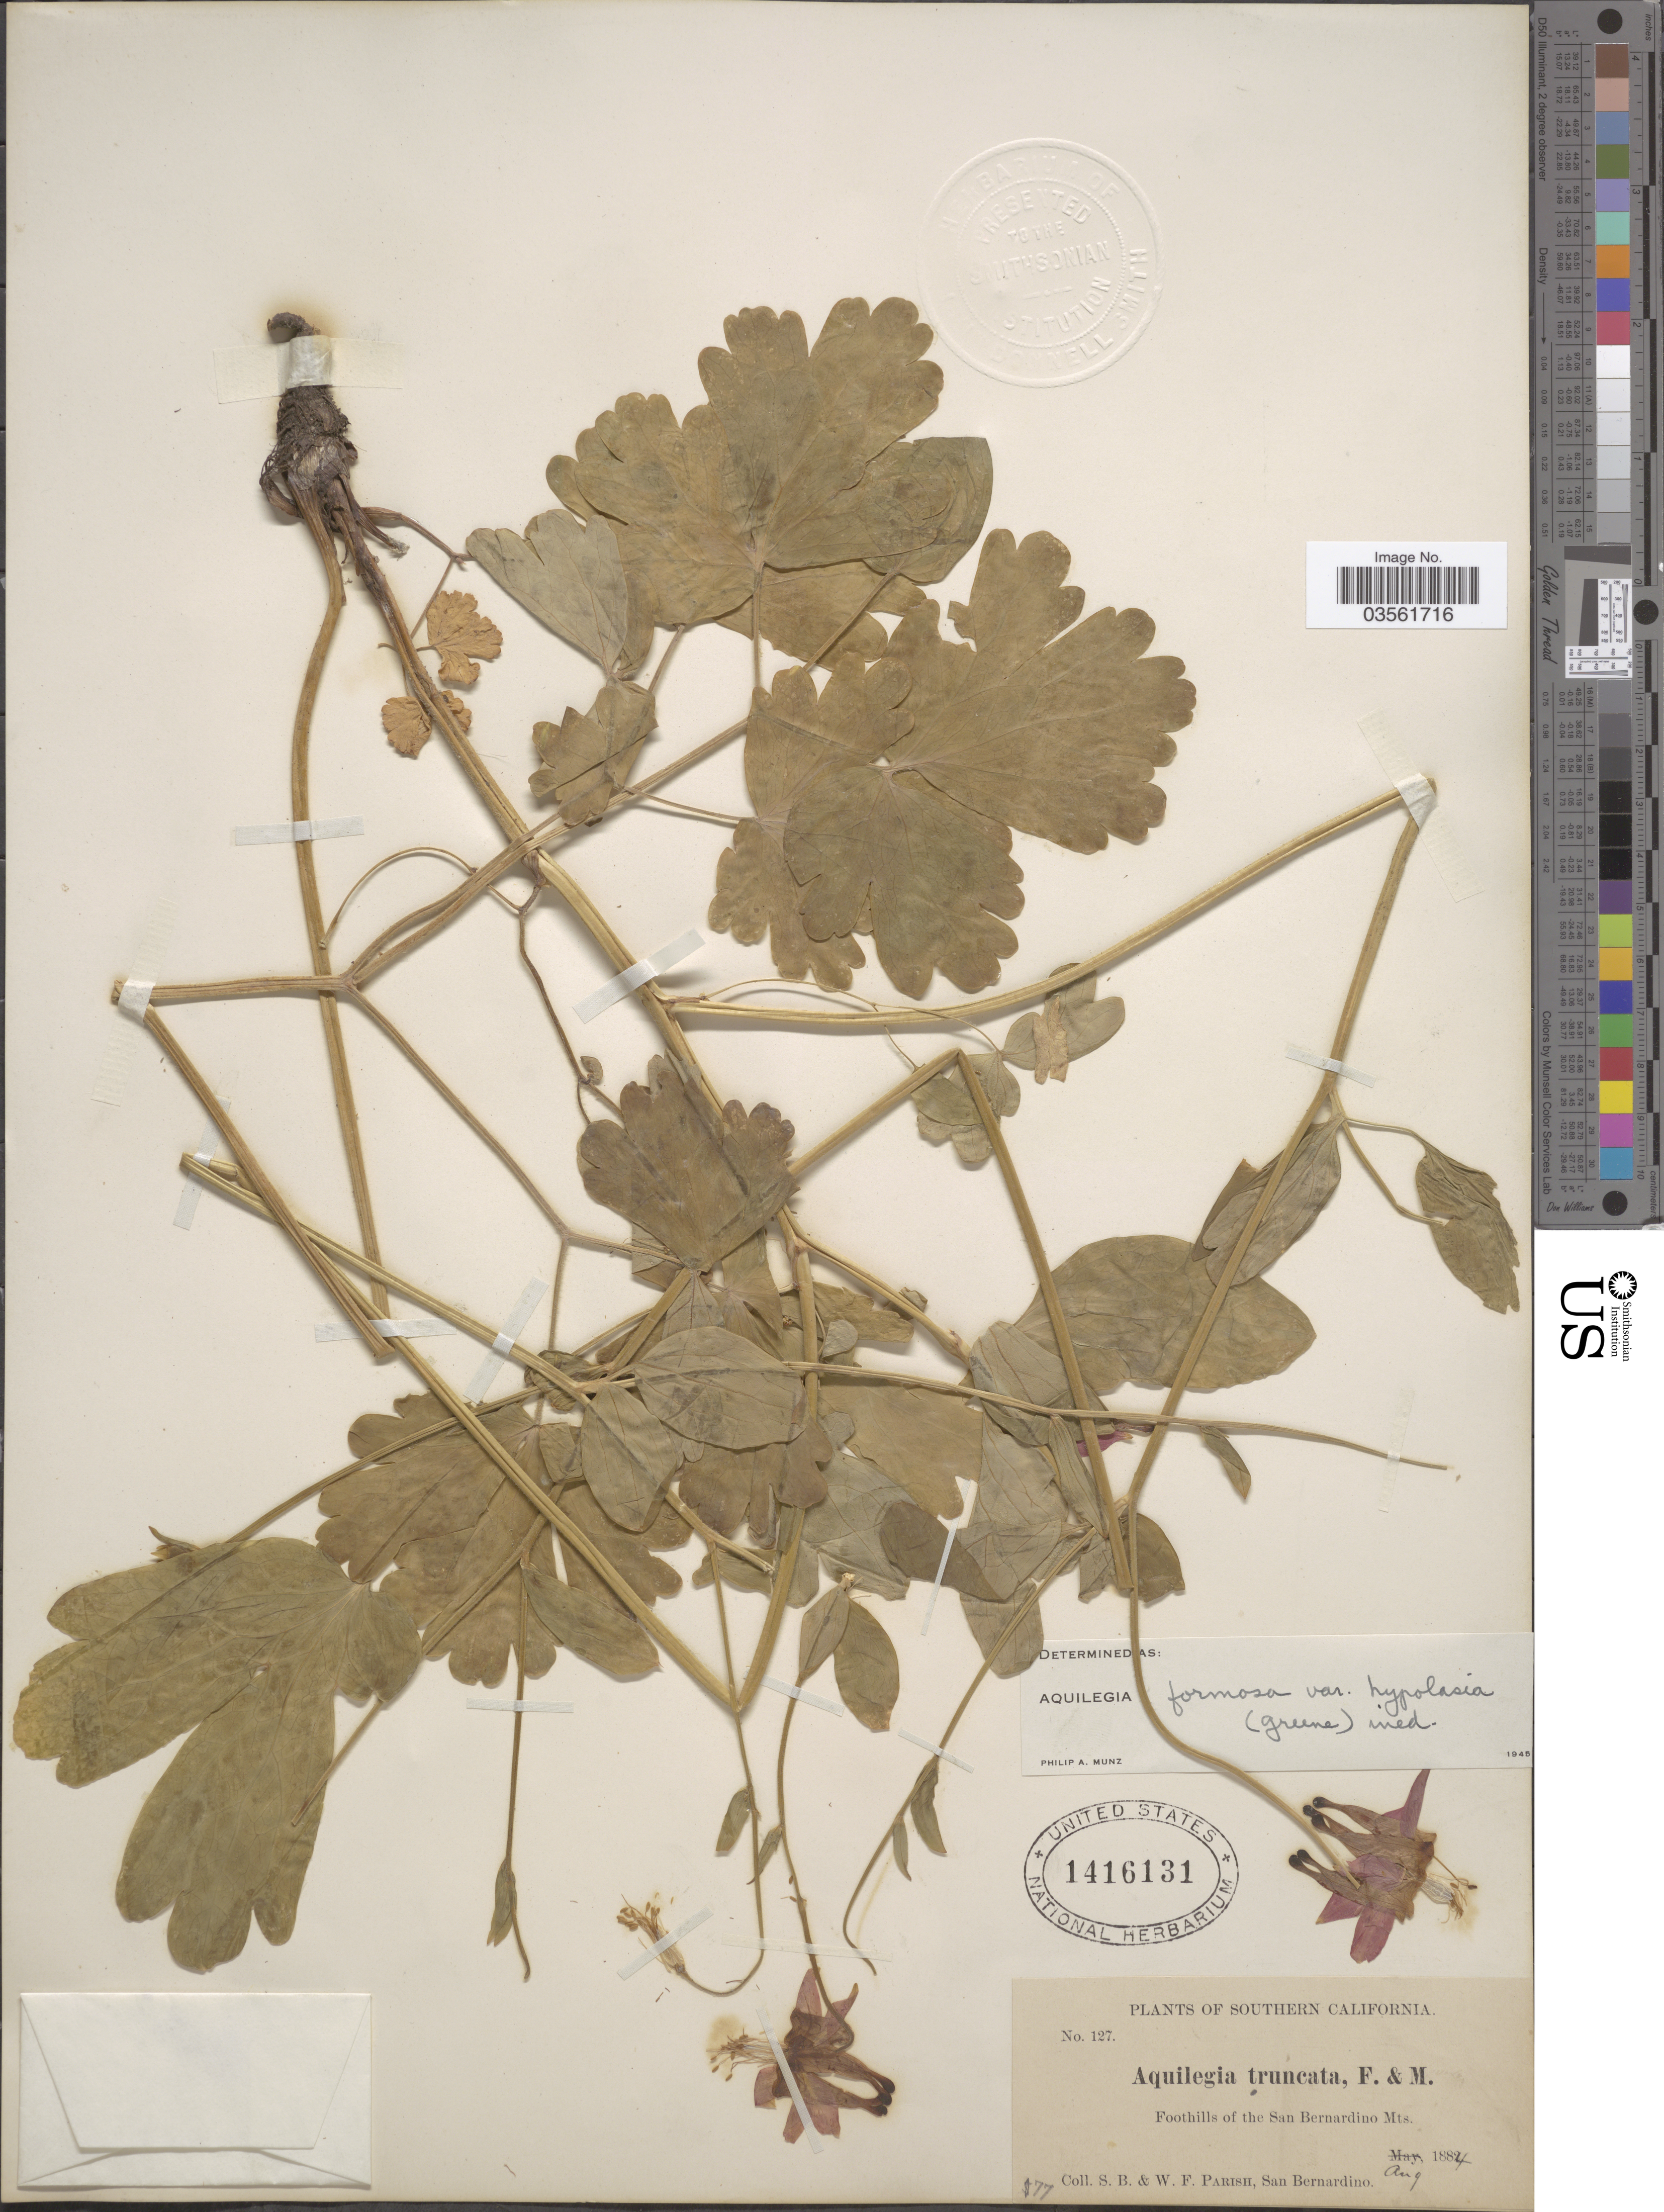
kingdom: Plantae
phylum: Tracheophyta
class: Magnoliopsida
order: Ranunculales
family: Ranunculaceae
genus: Aquilegia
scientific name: Aquilegia formosa var. hypolasia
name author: (Greene) Munz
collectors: S. B. Parish & W. F. Parish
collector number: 127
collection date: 1884-08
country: United States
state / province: California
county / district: San Bernardino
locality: Southern California. Foothills of the San Bernardino Mts.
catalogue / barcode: US 1416131